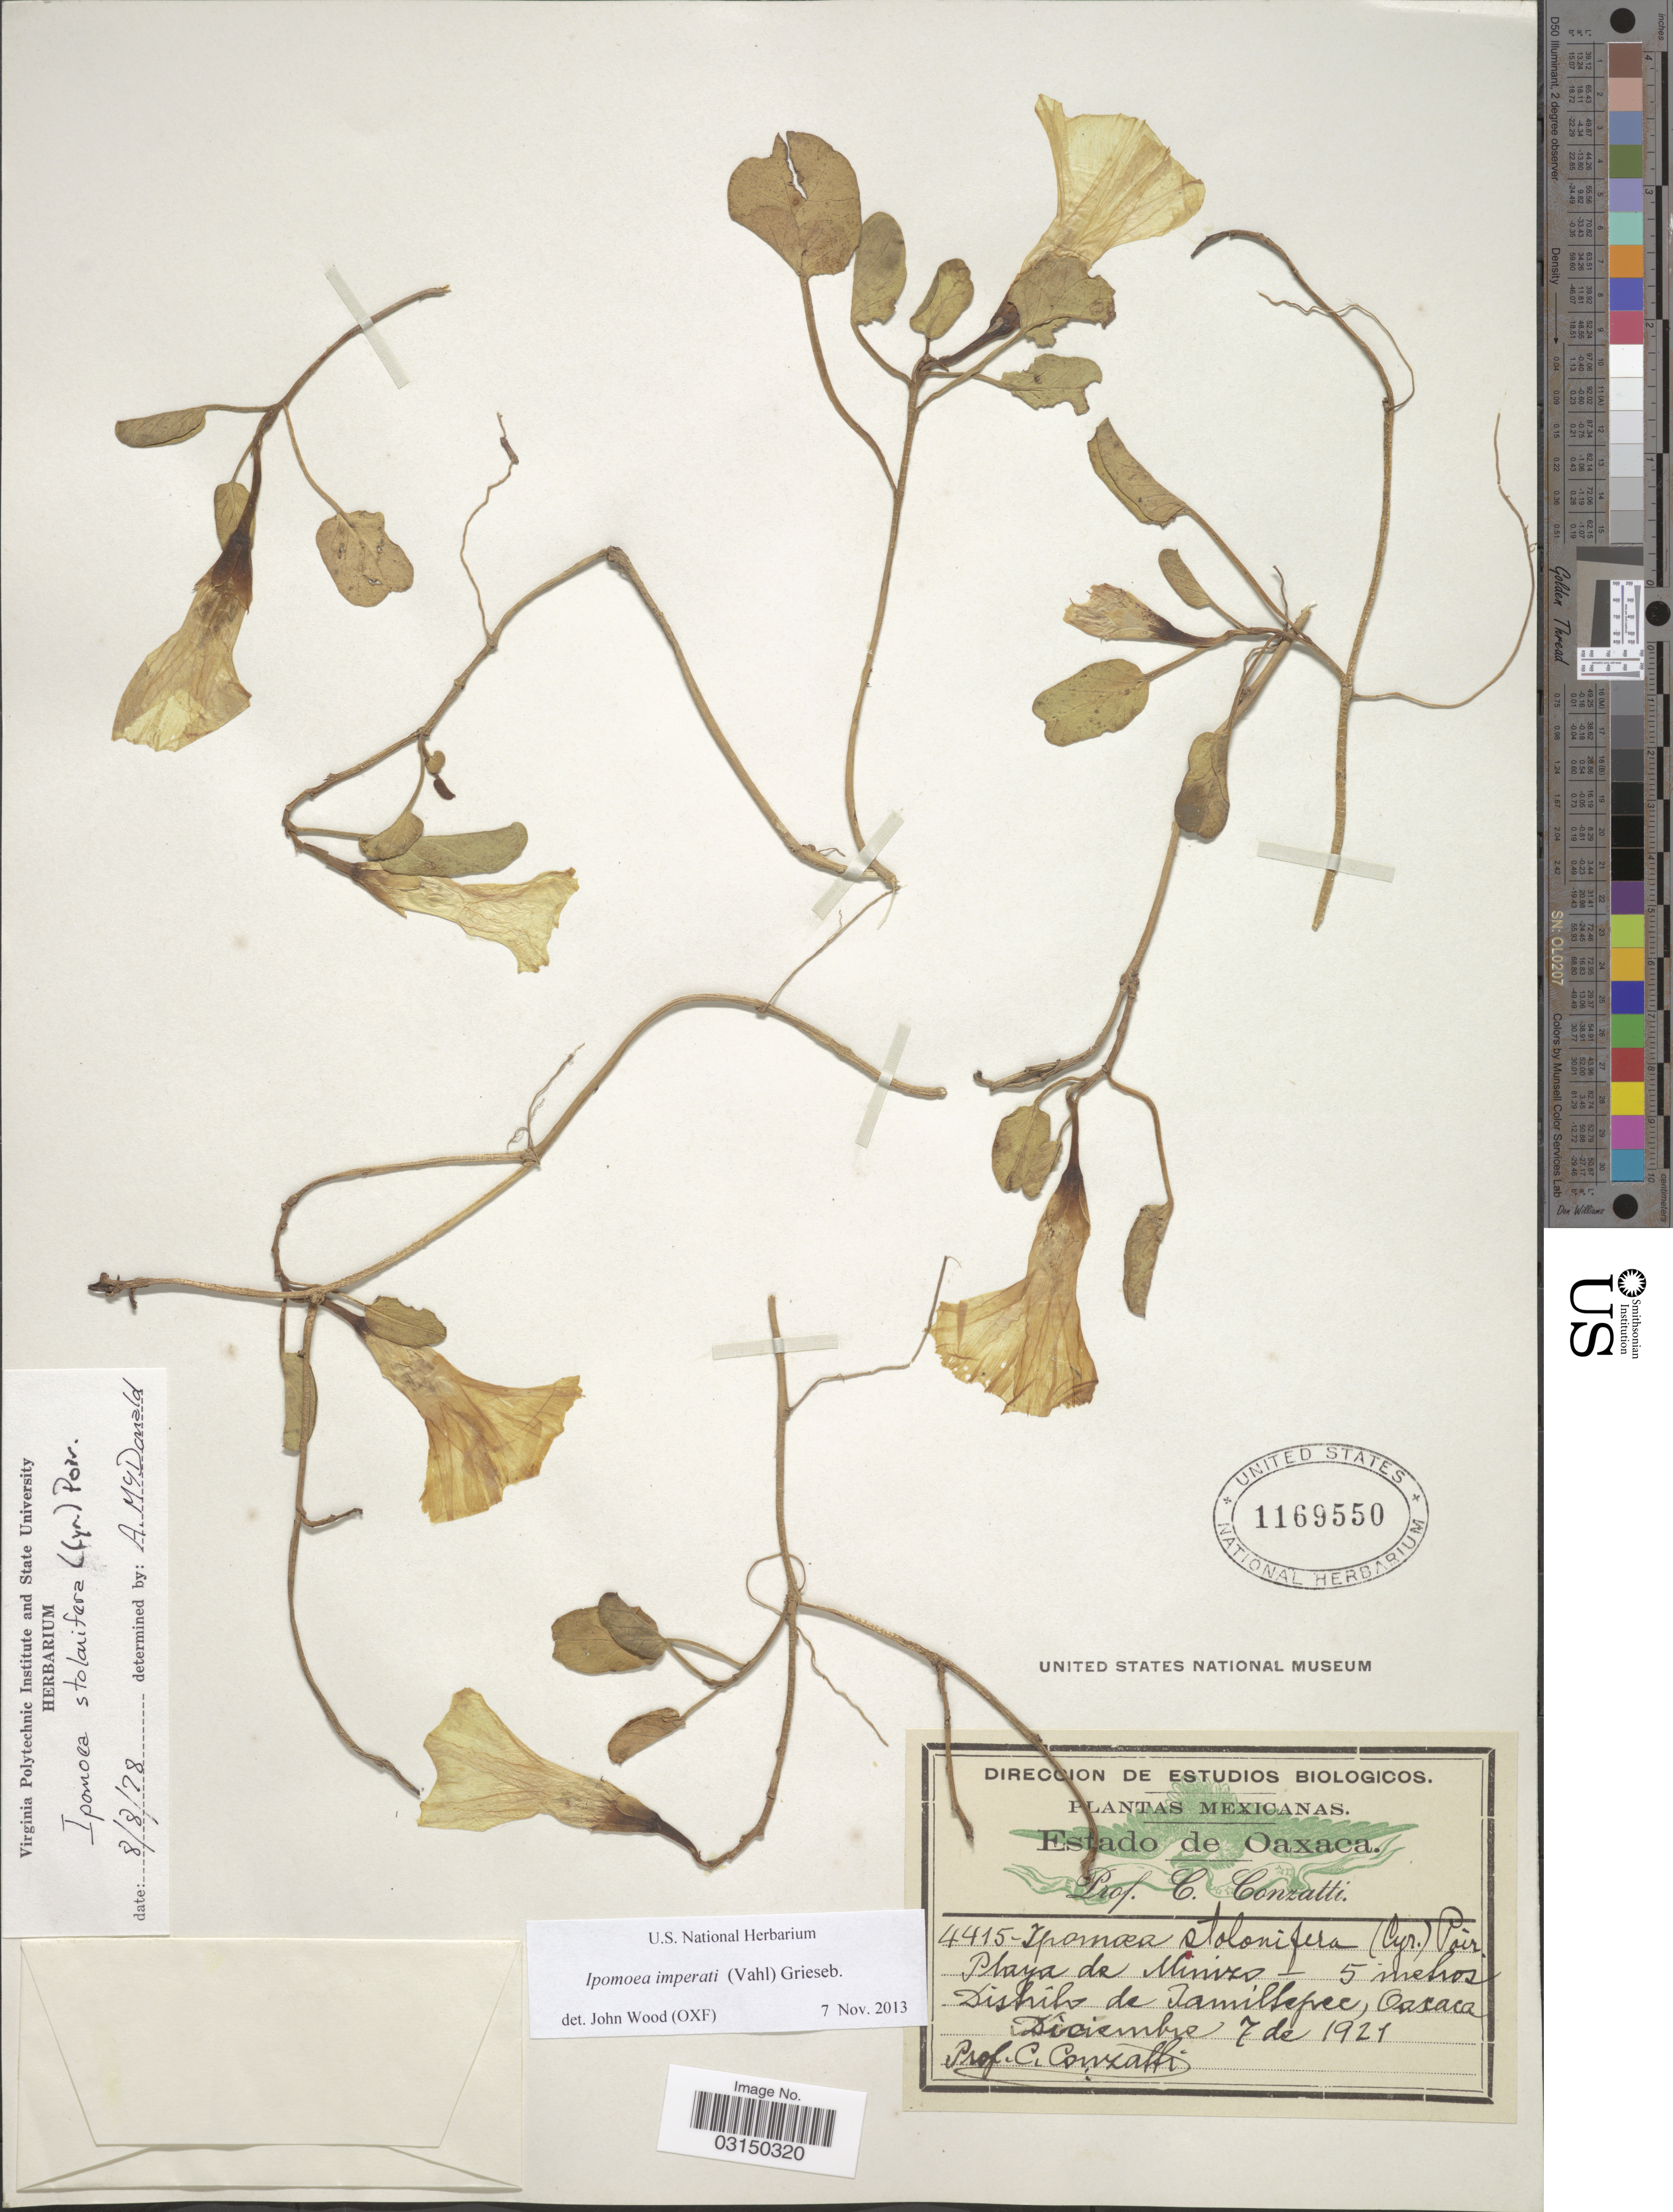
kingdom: Plantae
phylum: Tracheophyta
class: Magnoliopsida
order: Solanales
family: Convolvulaceae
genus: Ipomoea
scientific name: Ipomoea imperati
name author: (Vahl) Griseb.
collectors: C. Conzatti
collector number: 4415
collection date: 1921-12-07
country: Mexico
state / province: Oaxaca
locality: Playa de Munizo - 5 metros Distrito de Jamiltepec, Oaxaca.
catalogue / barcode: US 1169550